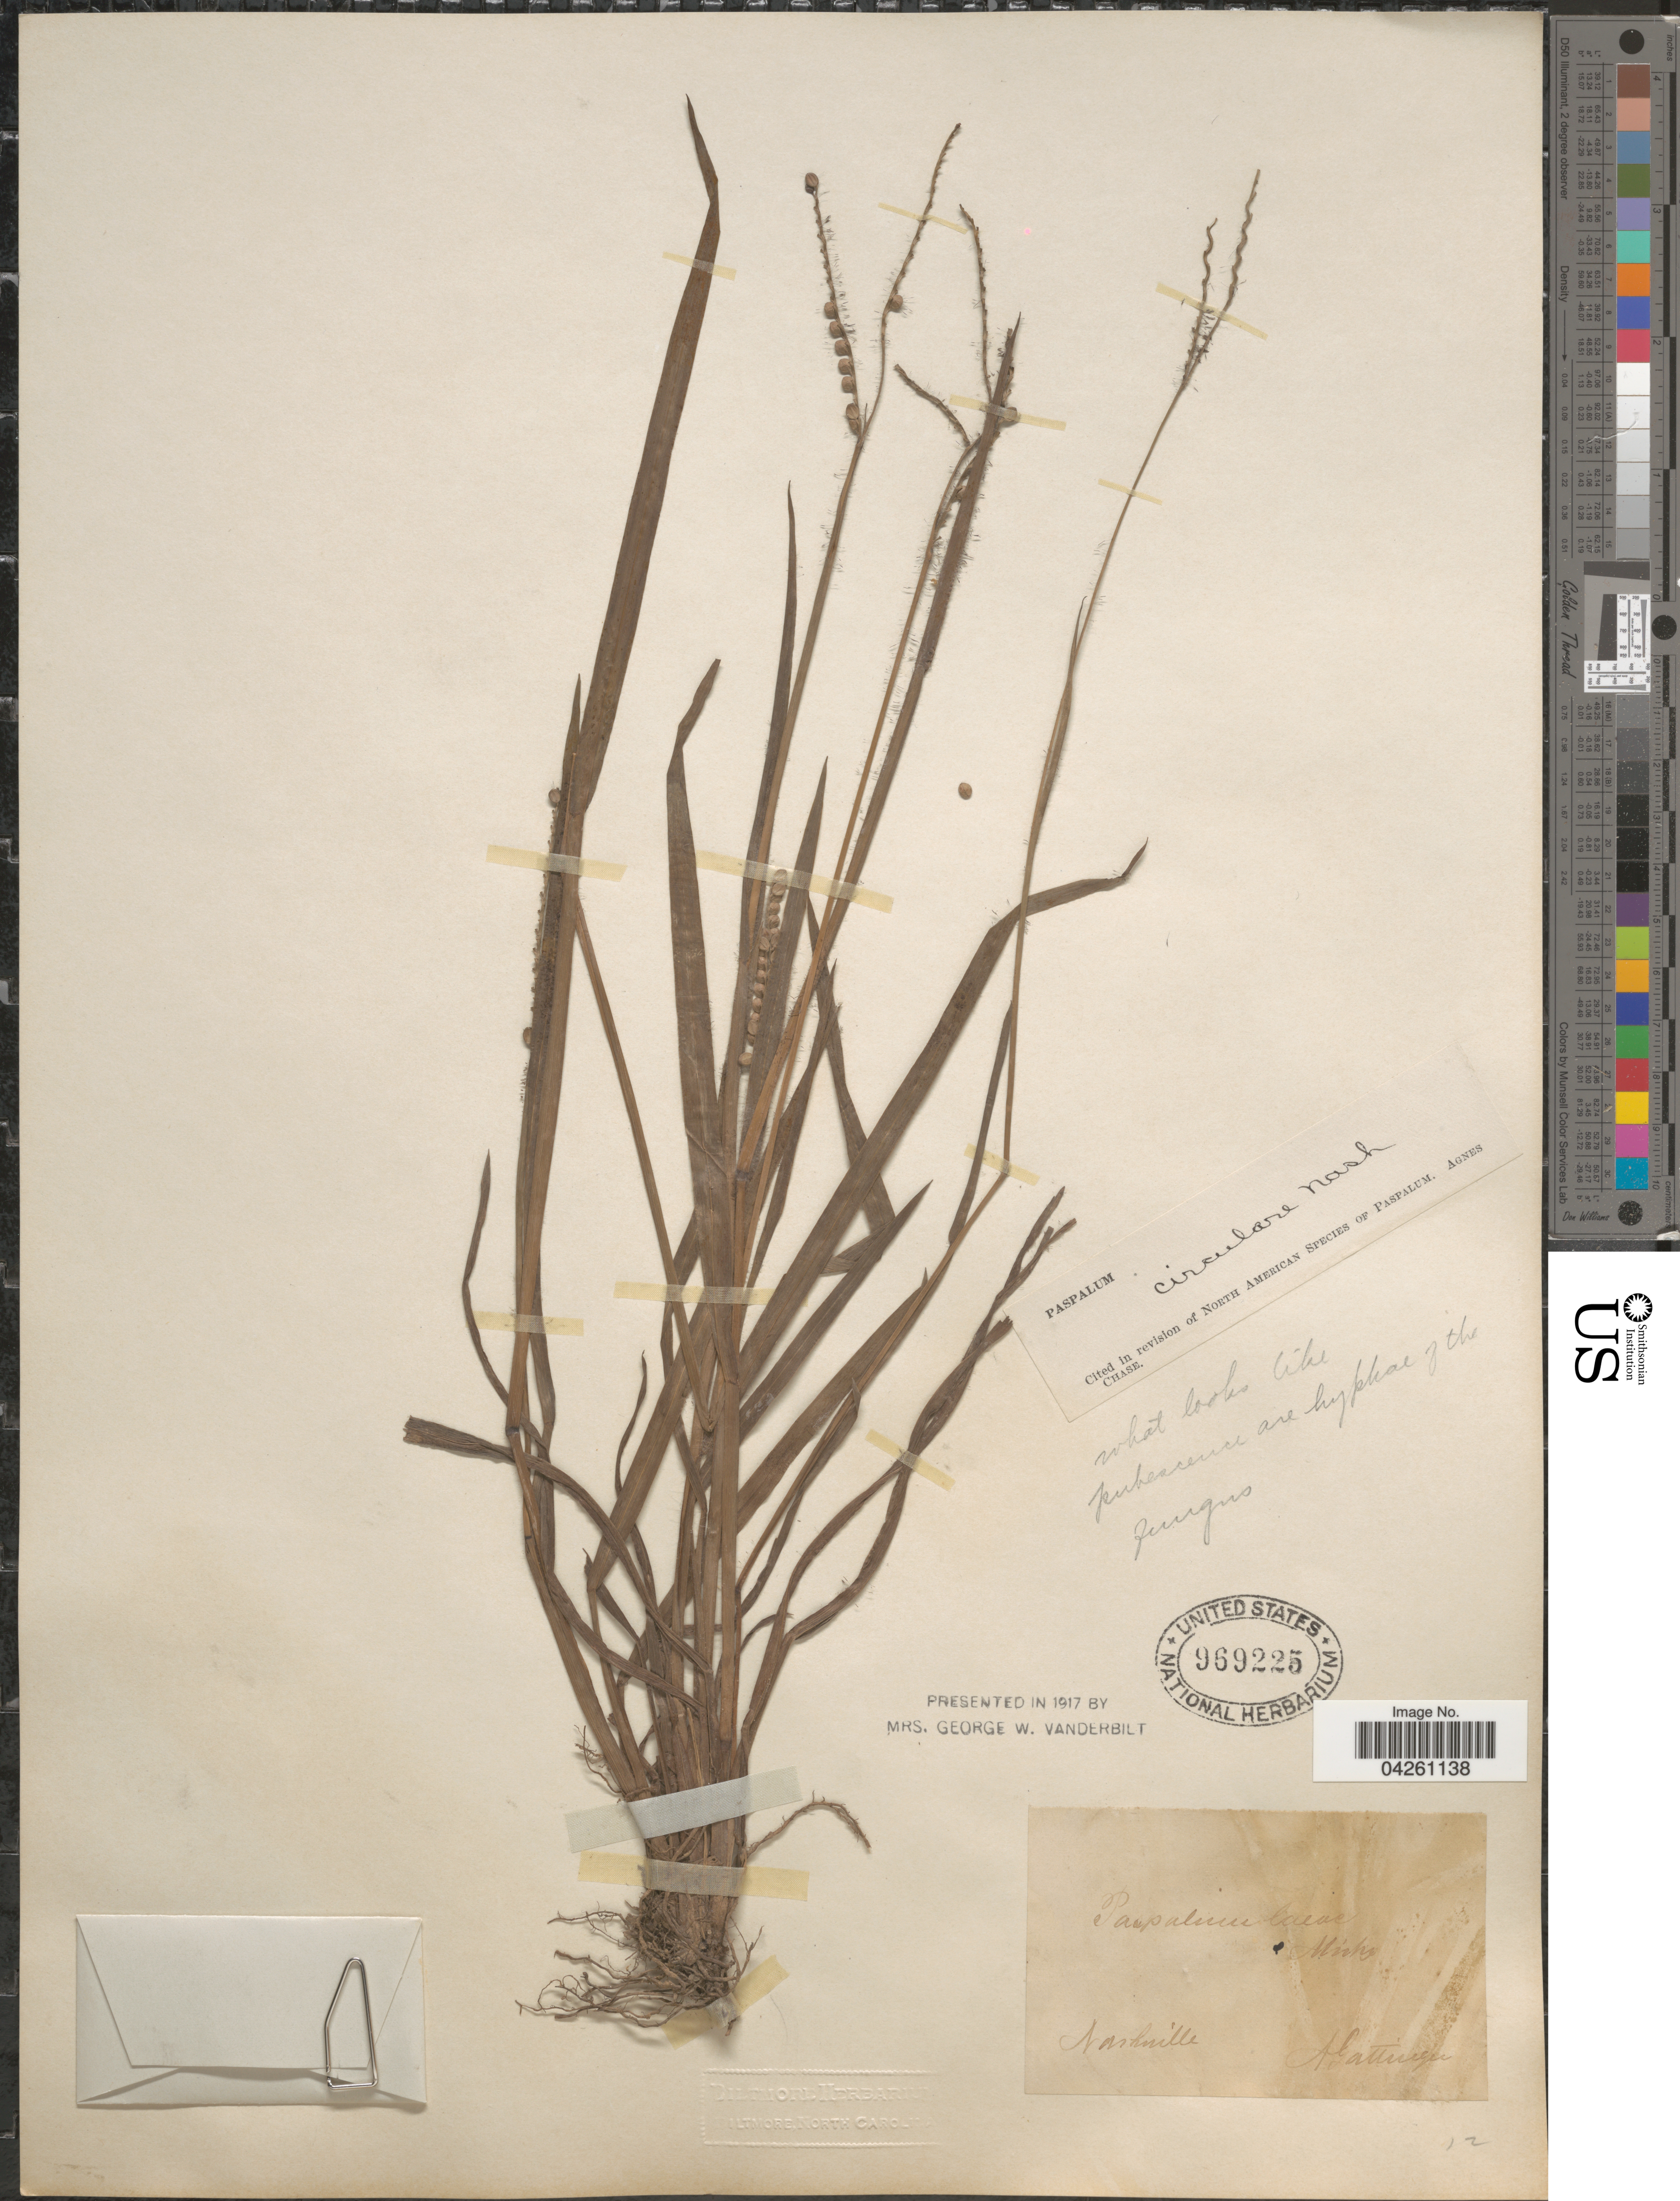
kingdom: Plantae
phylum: Tracheophyta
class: Liliopsida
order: Poales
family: Poaceae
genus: Paspalum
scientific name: Paspalum circulare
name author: Nash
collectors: A. Gattinger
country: United States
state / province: Tennessee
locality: Nashville.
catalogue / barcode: US 969225